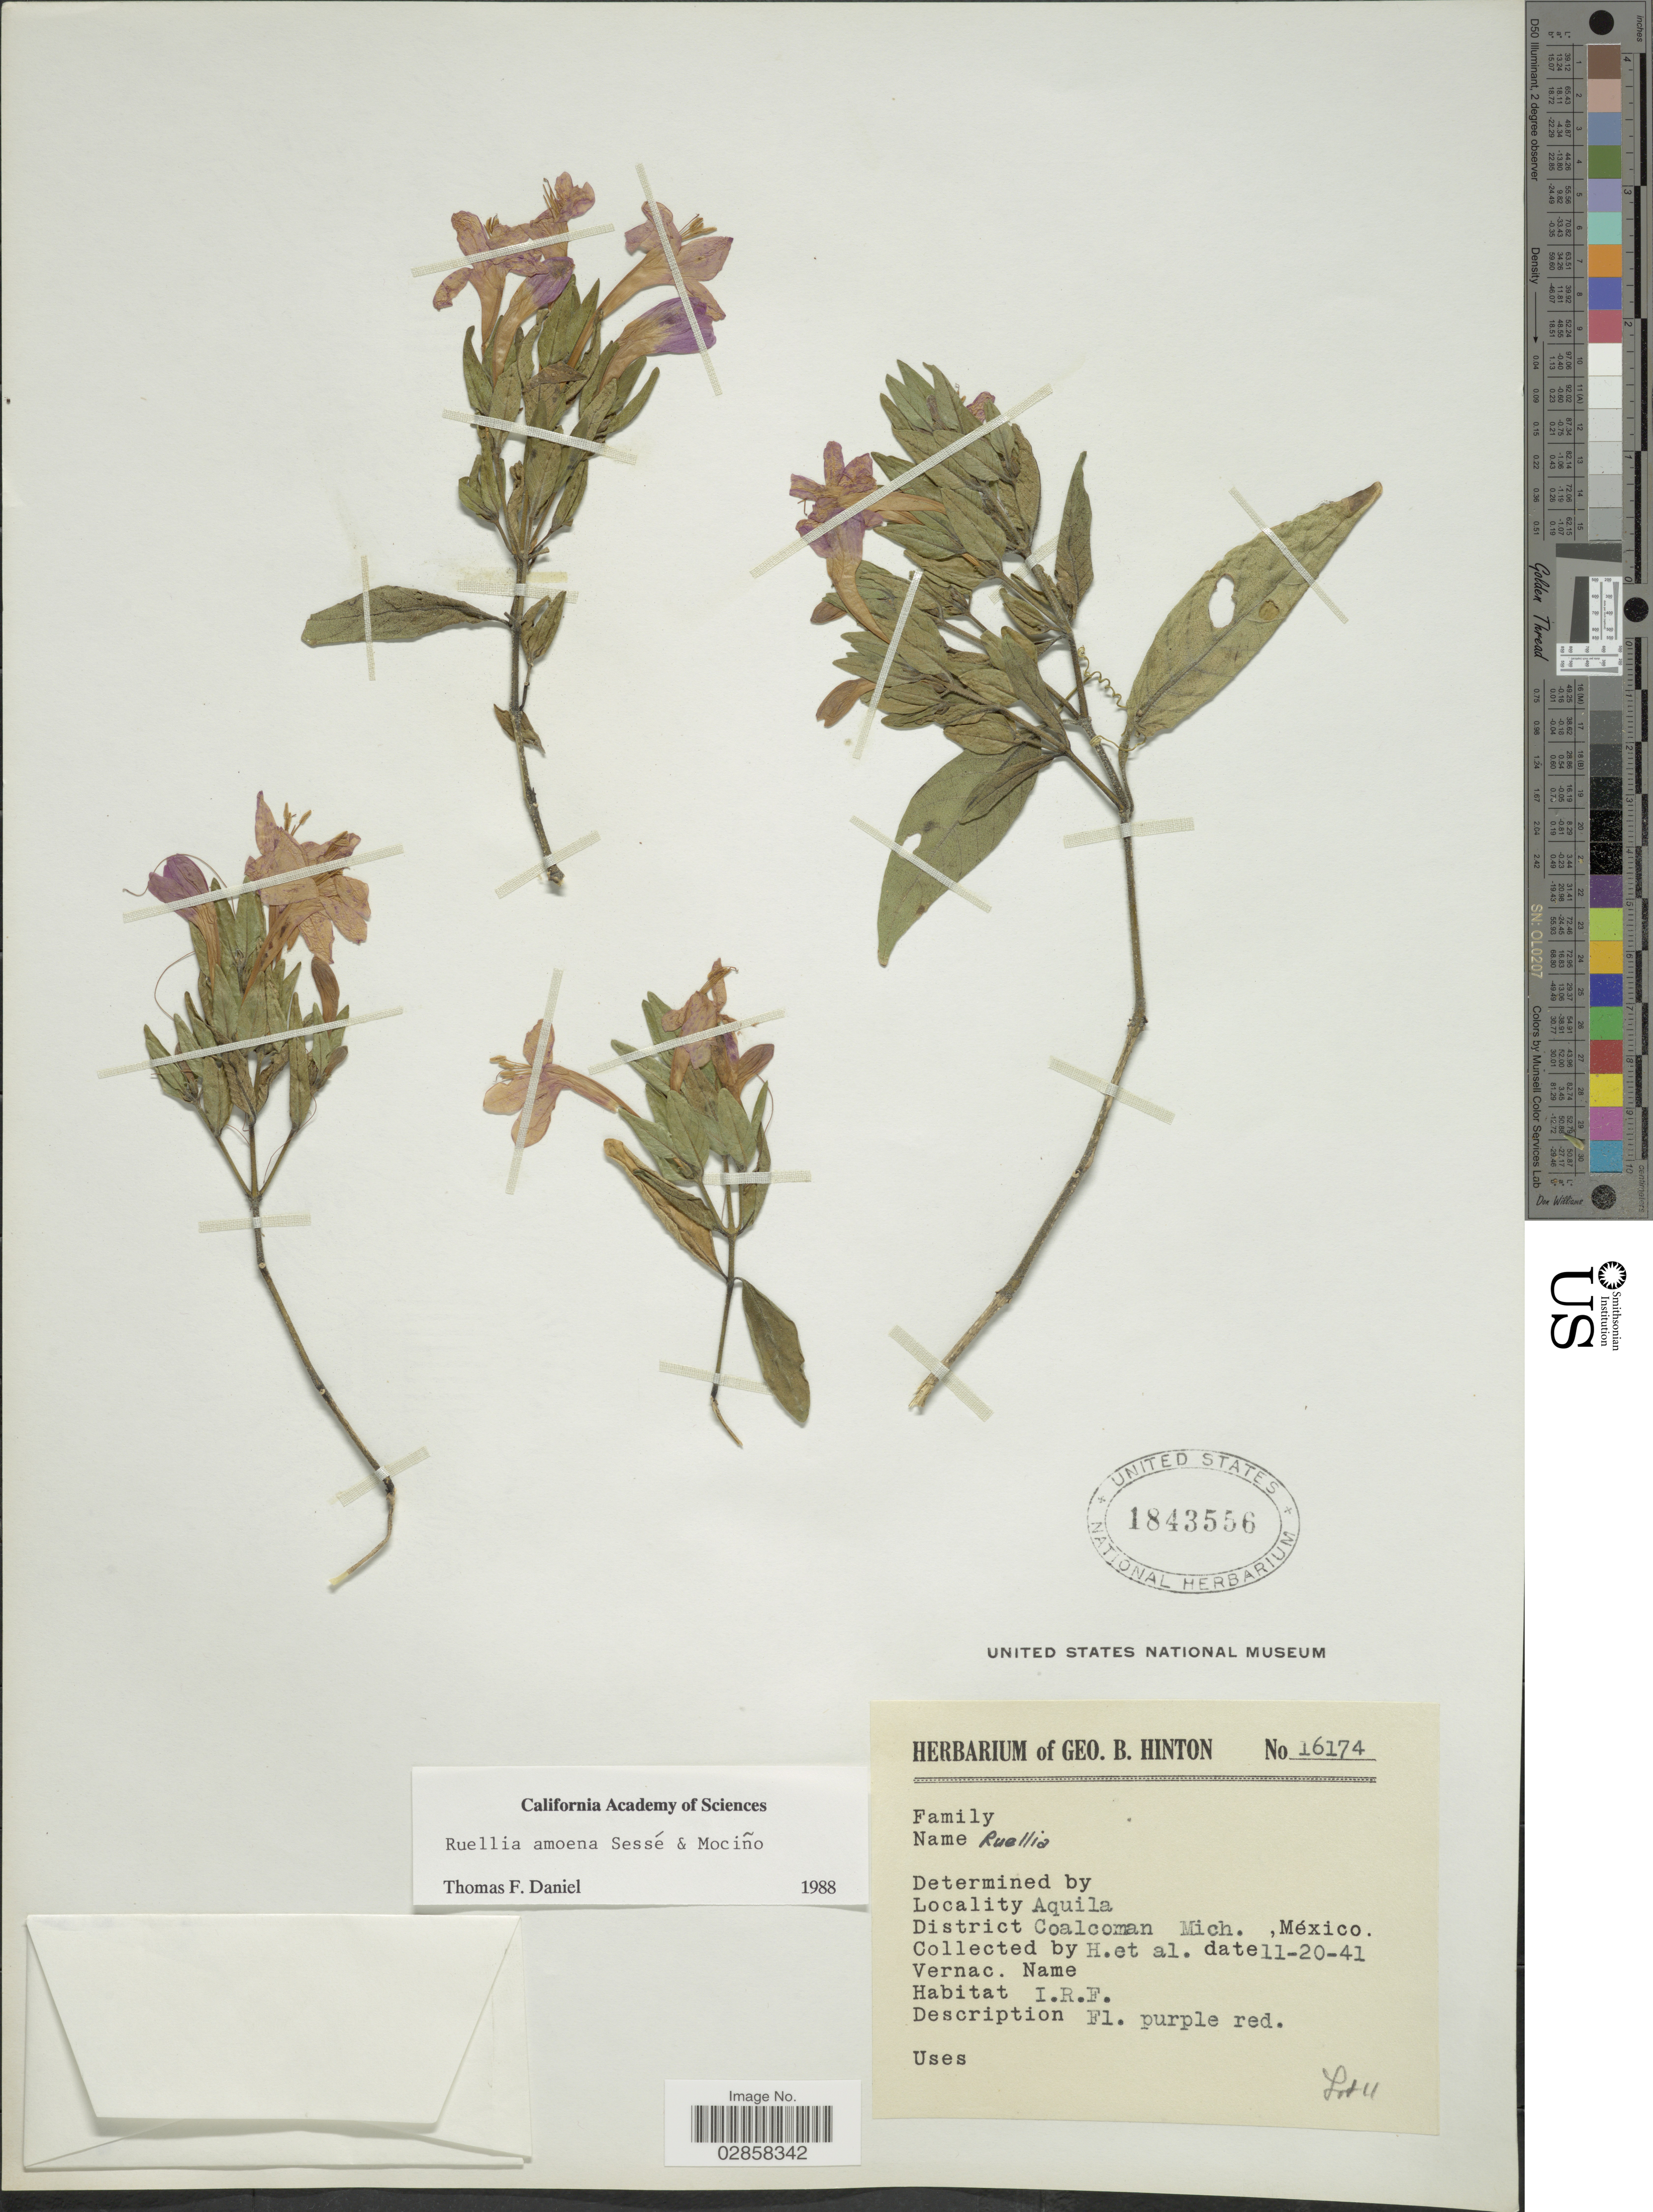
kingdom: Plantae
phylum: Tracheophyta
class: Magnoliopsida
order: Lamiales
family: Acanthaceae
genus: Ruellia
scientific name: Ruellia amoena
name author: Sessé & Moc.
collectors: G. B. Hinton & et al.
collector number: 16174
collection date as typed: Transcribed d/m/y: 20/11/41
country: Mexico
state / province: Michoacán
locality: Aquila. District Coalcoman.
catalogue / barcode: US 1843556